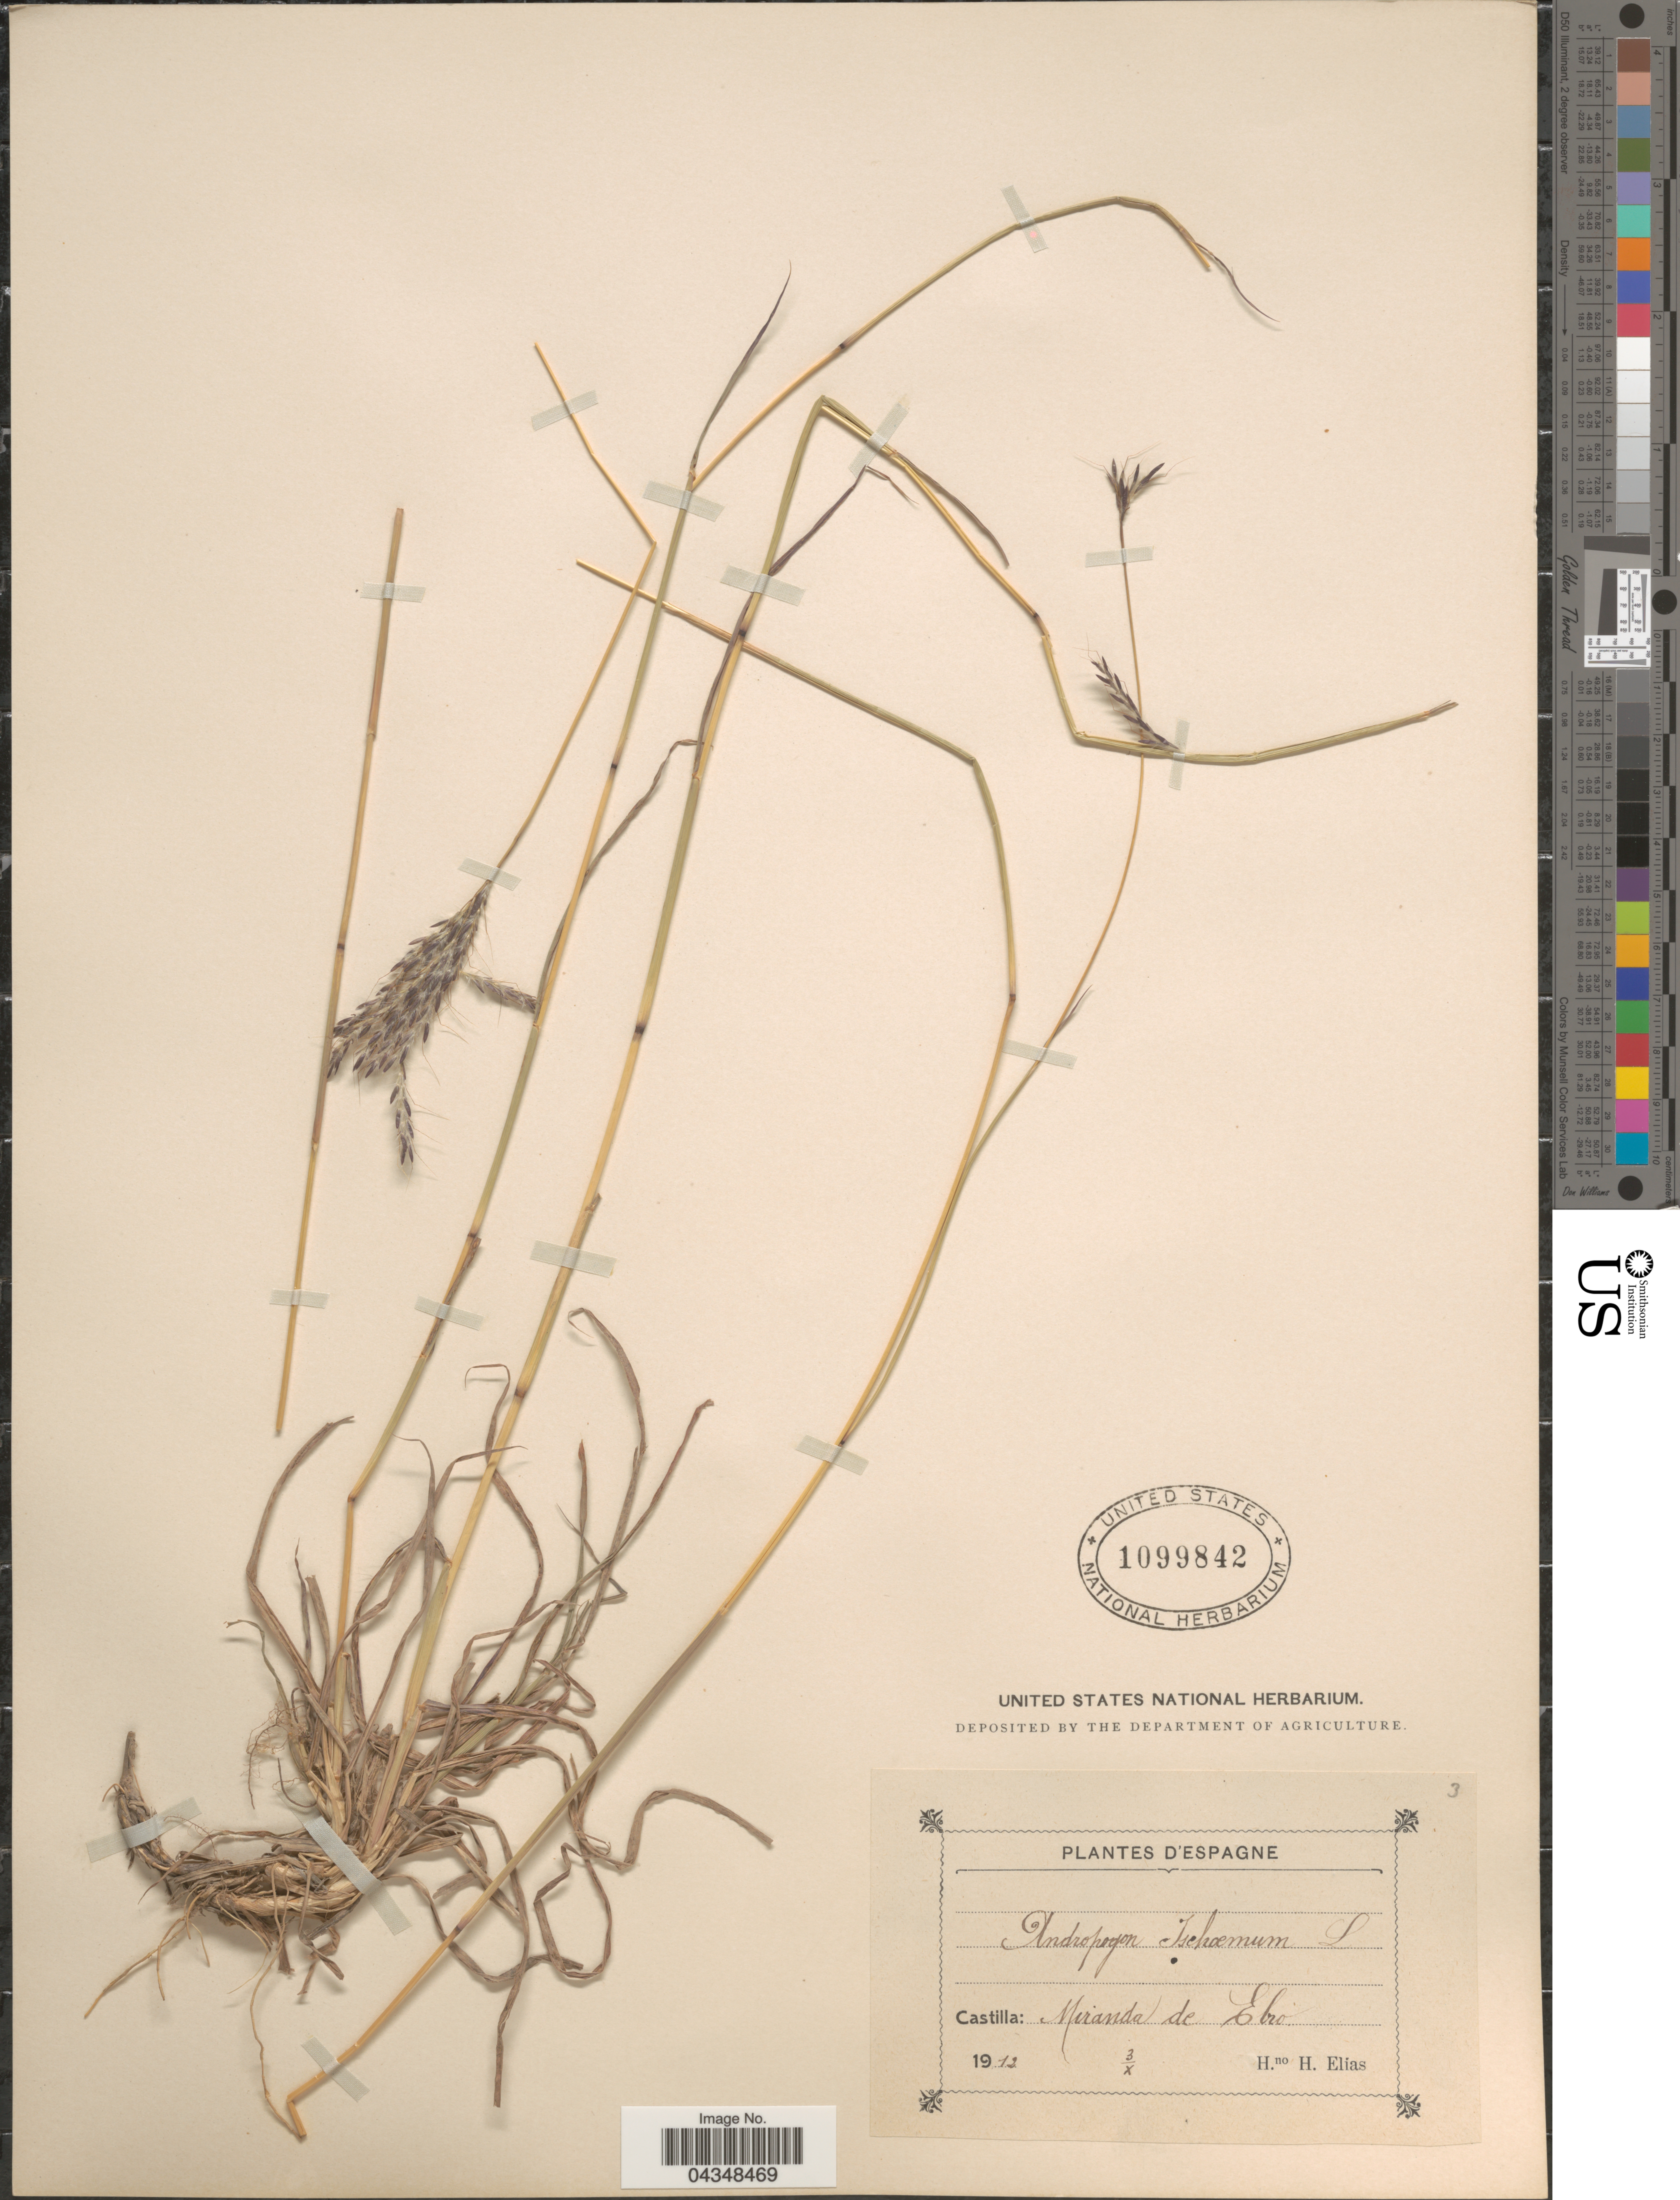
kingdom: Plantae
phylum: Tracheophyta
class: Liliopsida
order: Poales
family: Poaceae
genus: Bothriochloa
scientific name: Bothriochloa ischaemum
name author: (L.) Keng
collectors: H. Elias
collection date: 1912-10-03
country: Spain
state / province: Castilla y León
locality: Castilla: Miranda de Ebro.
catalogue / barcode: US 1099842